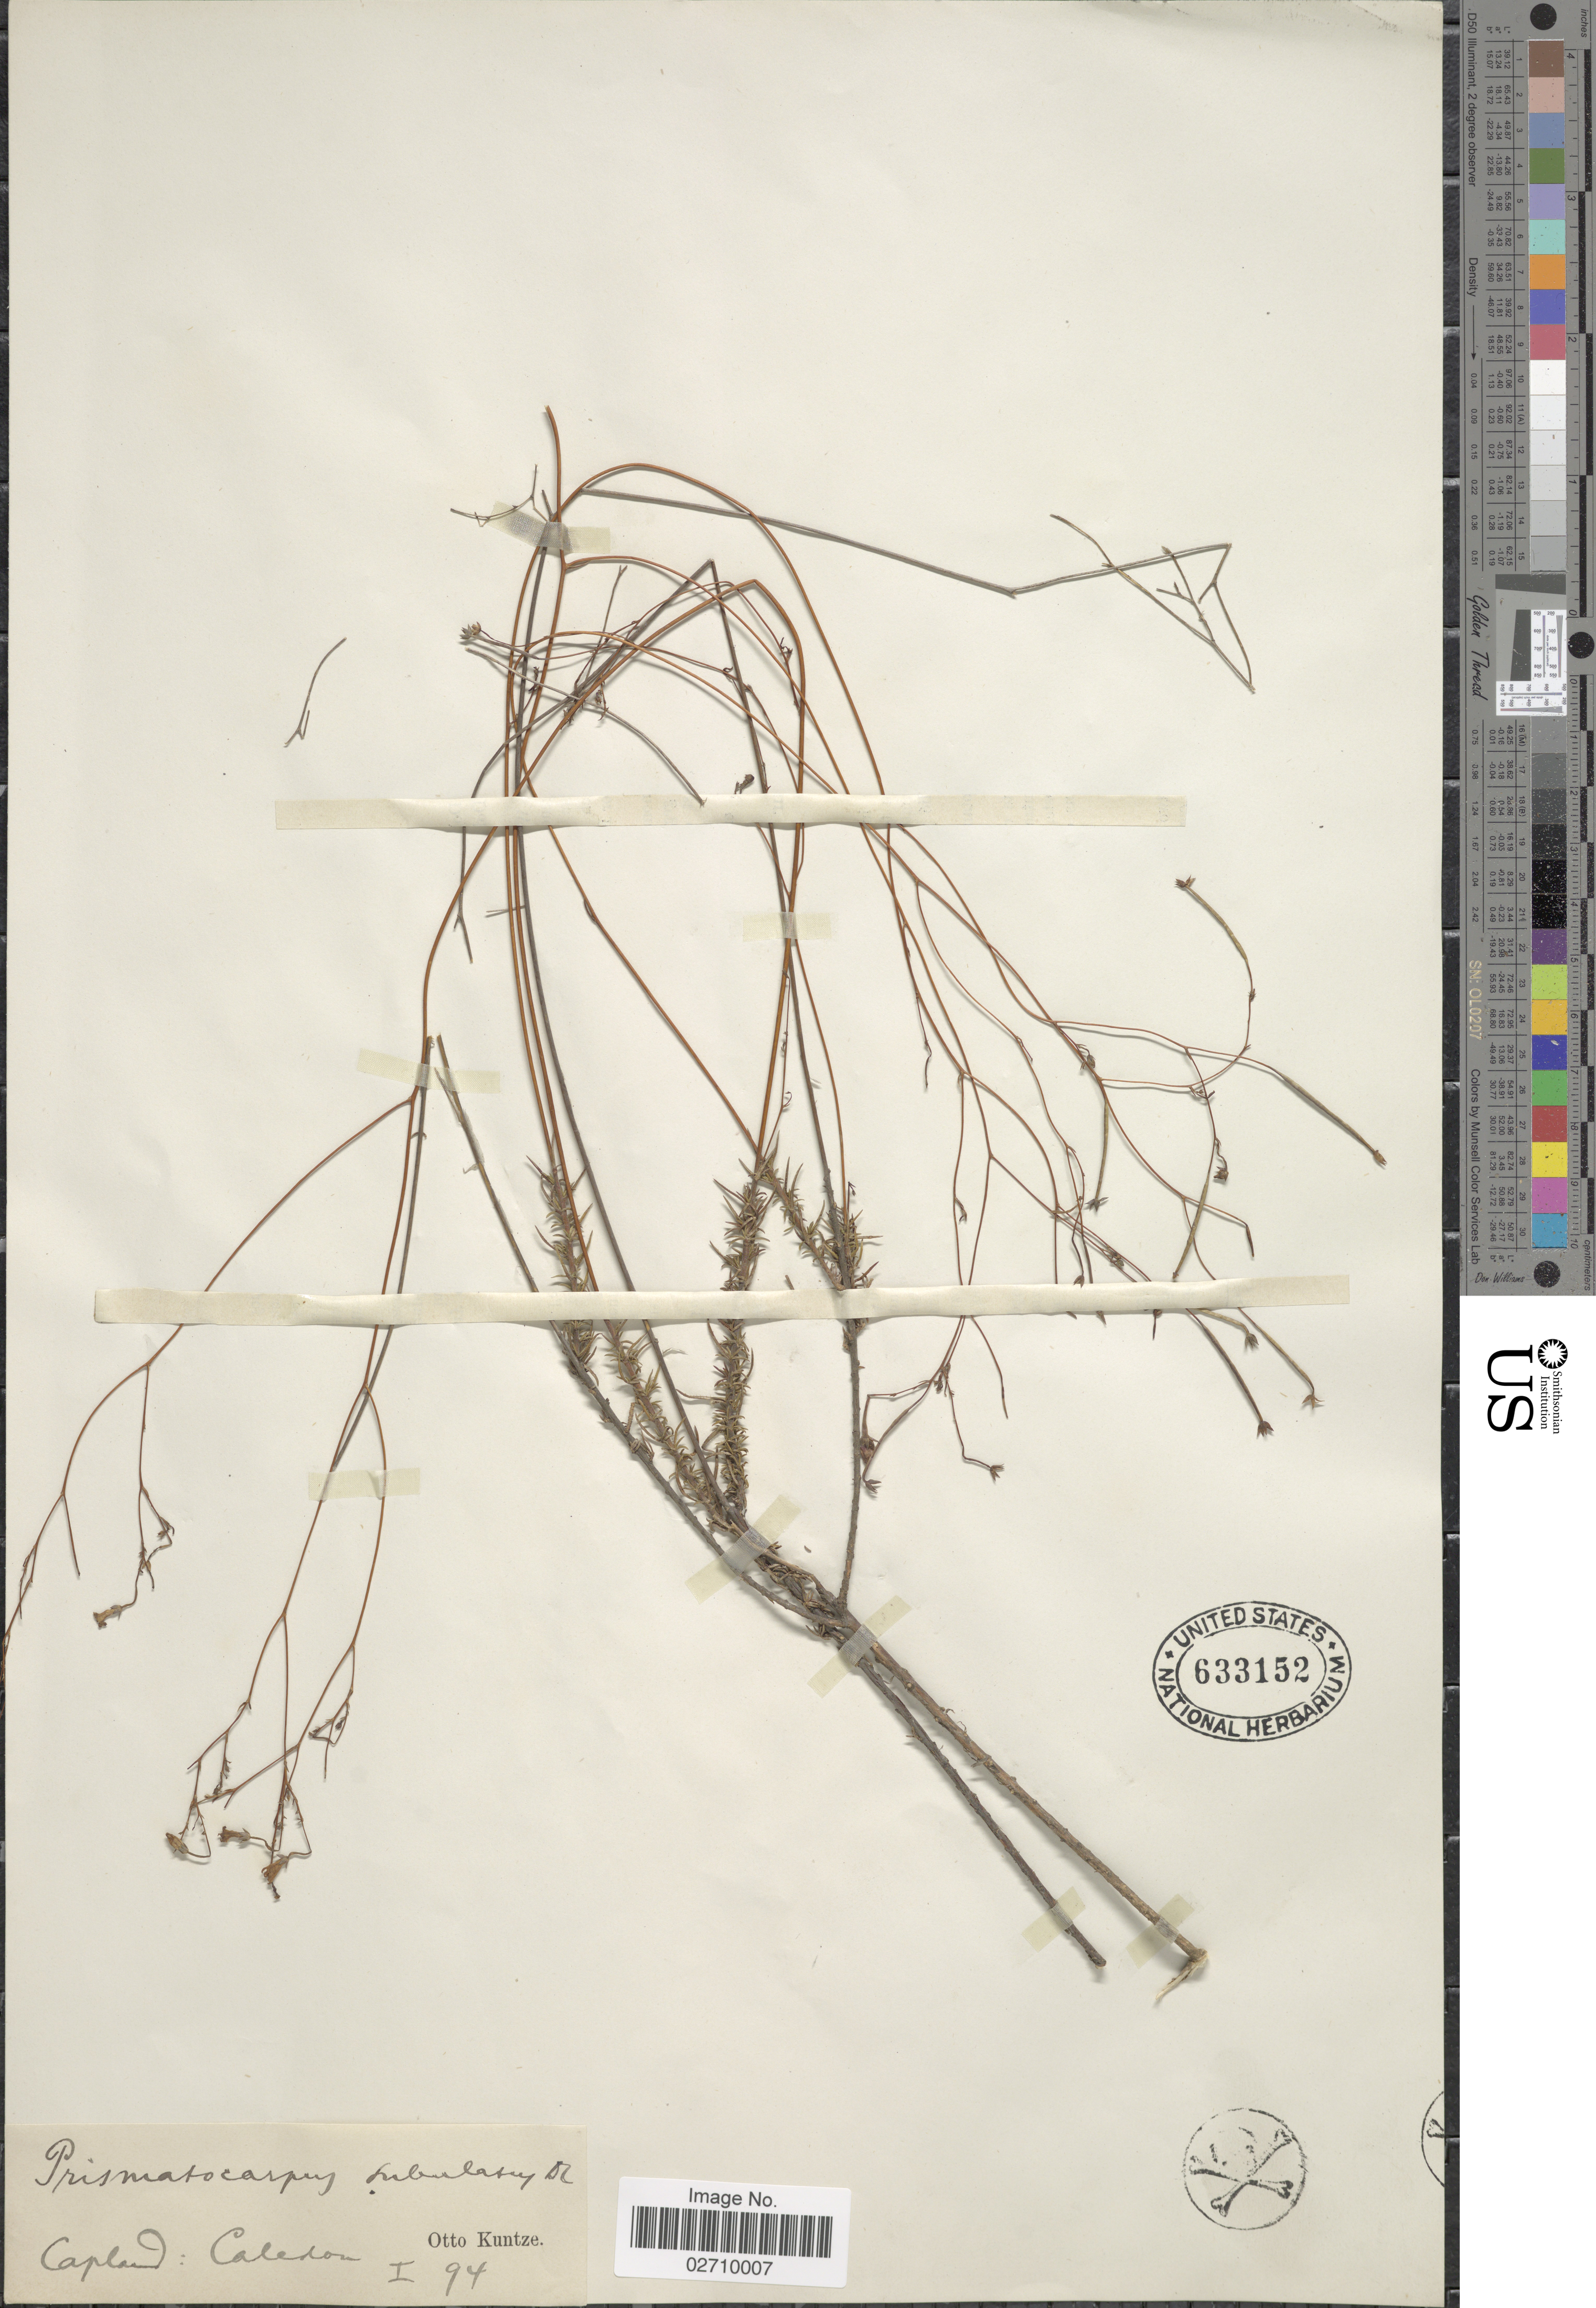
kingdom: Plantae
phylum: Tracheophyta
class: Magnoliopsida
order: Asterales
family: Campanulaceae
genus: Prismatocarpus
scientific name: Prismatocarpus subulatus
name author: (Thunb.) A. DC.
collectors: C.E.O. Kuntze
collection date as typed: Transcribed d/m/y: /1/94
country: South Africa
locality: Capland, Caledon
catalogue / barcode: US 633152